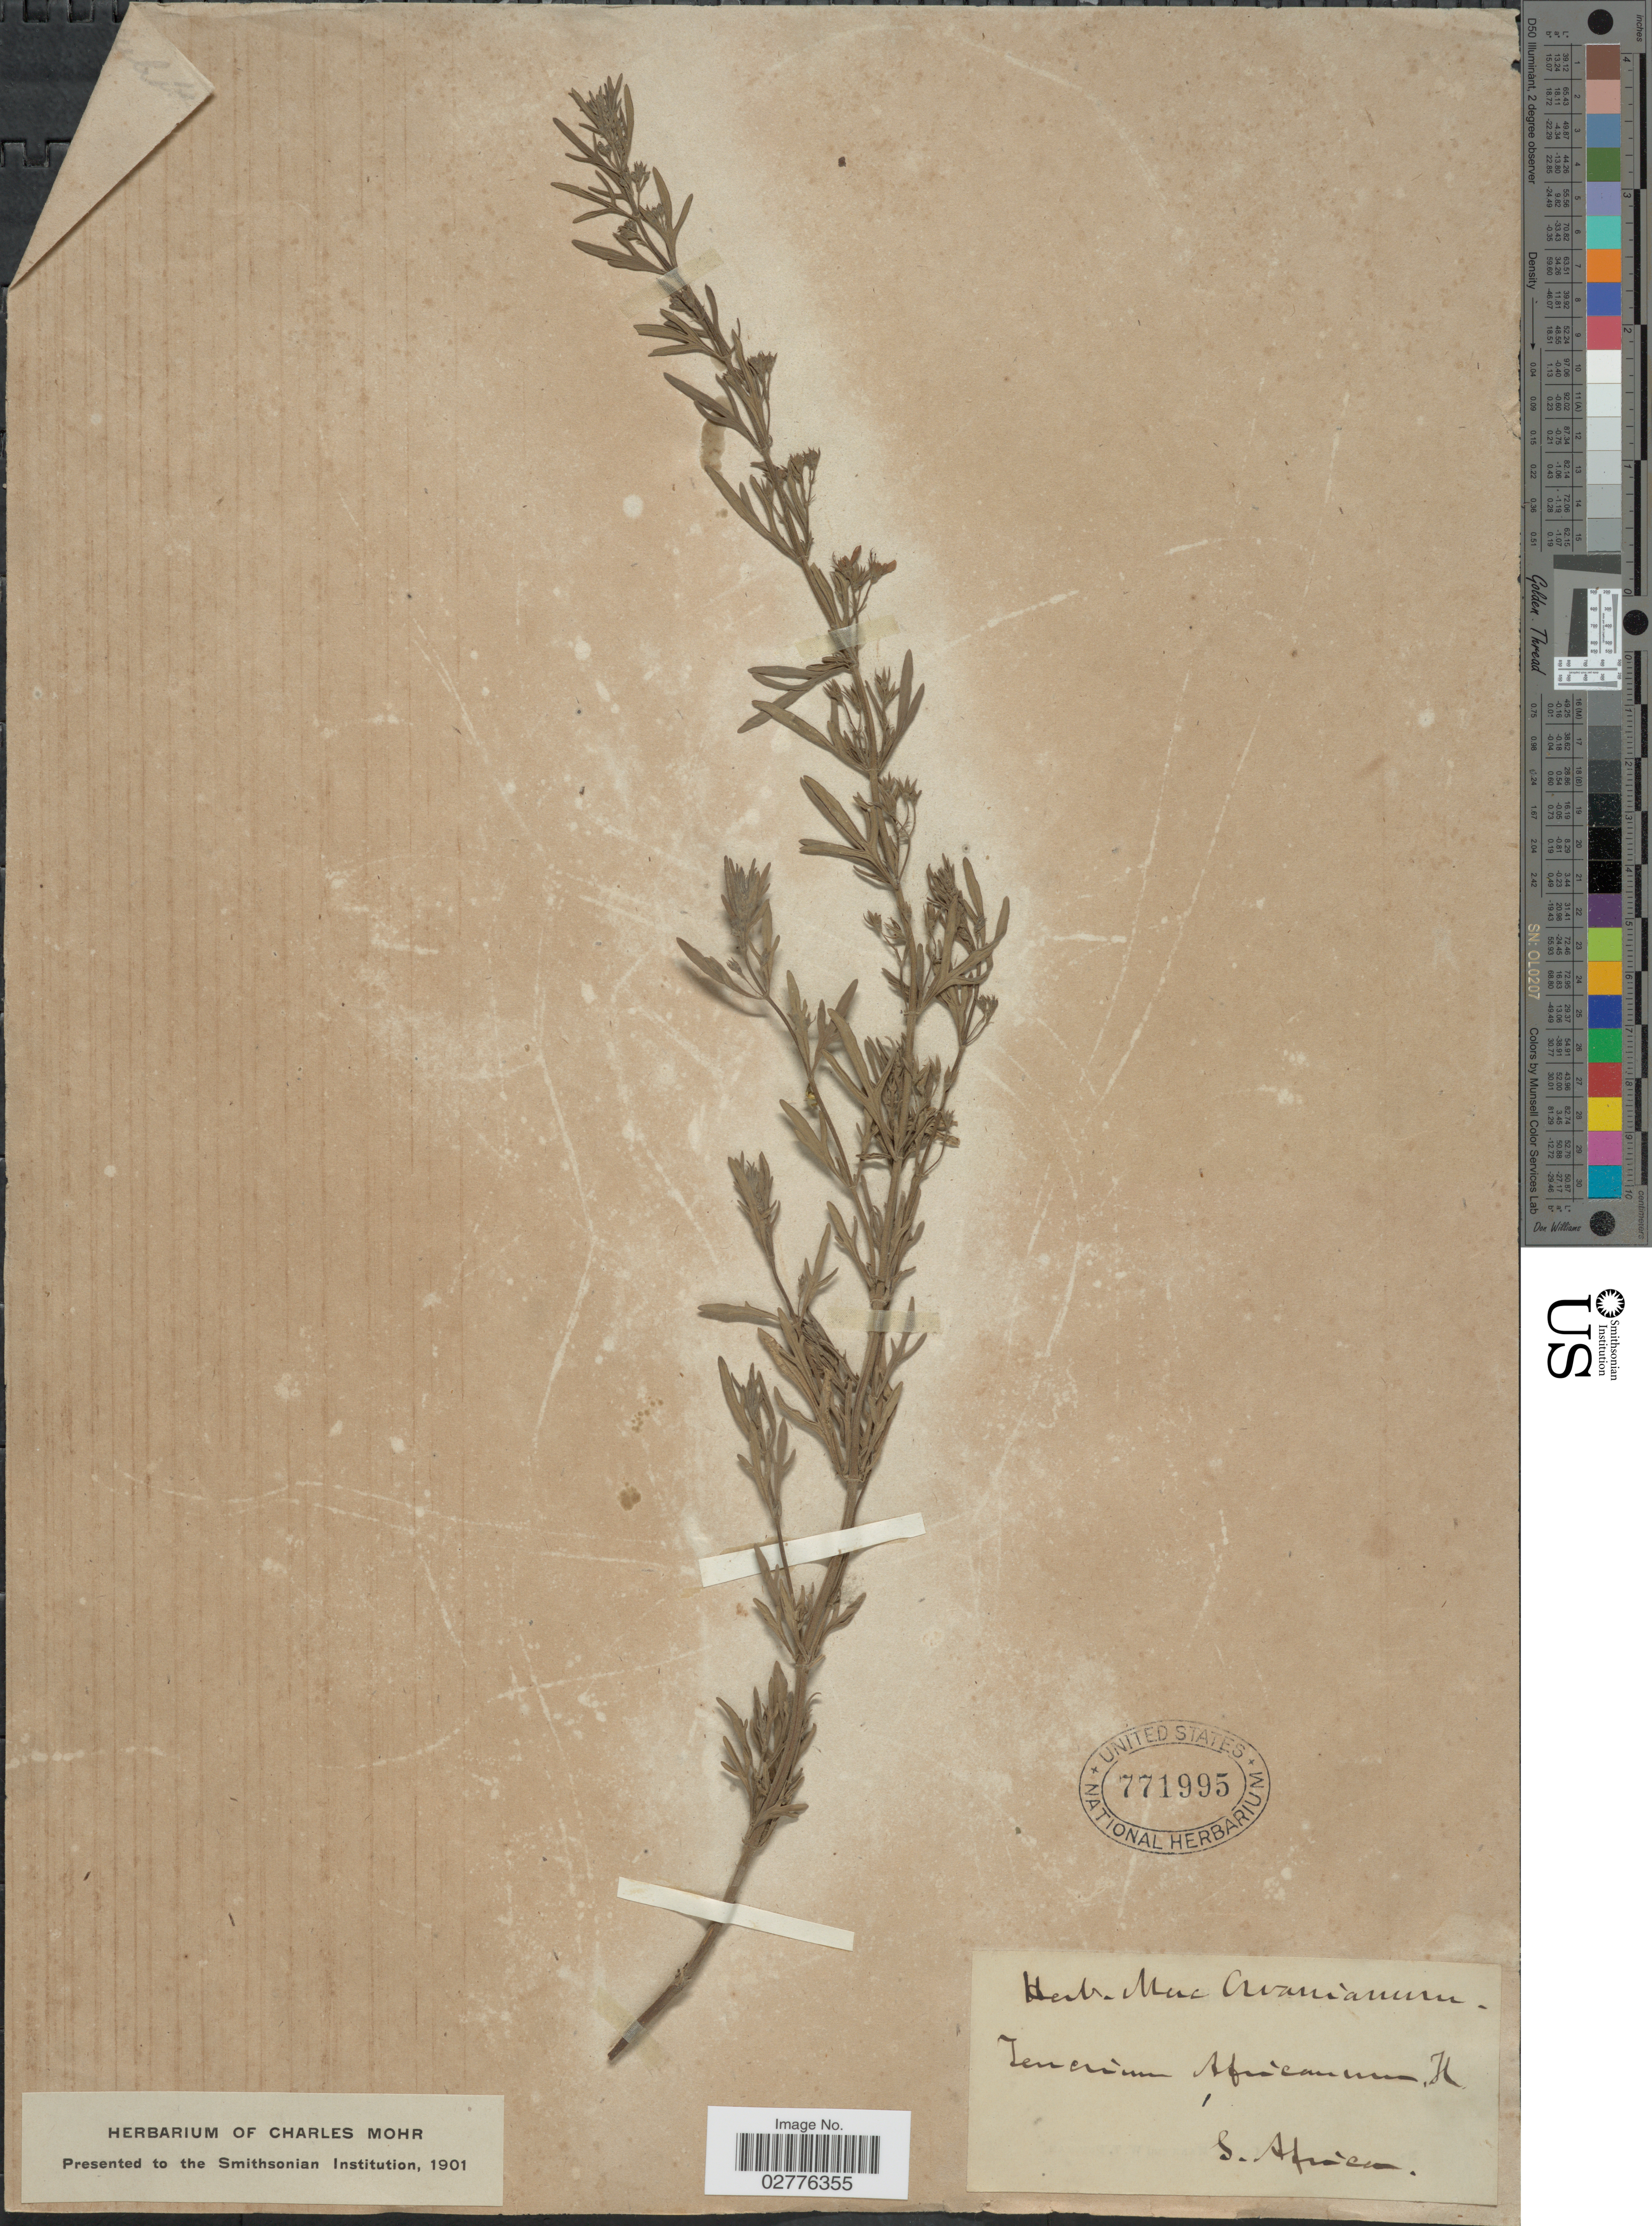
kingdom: Plantae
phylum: Tracheophyta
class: Magnoliopsida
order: Lamiales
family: Lamiaceae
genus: Teucrium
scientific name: Teucrium africanum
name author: Thunb.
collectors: ex herb. MacOwanianum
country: South Africa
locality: S. Africa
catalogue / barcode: US 771995